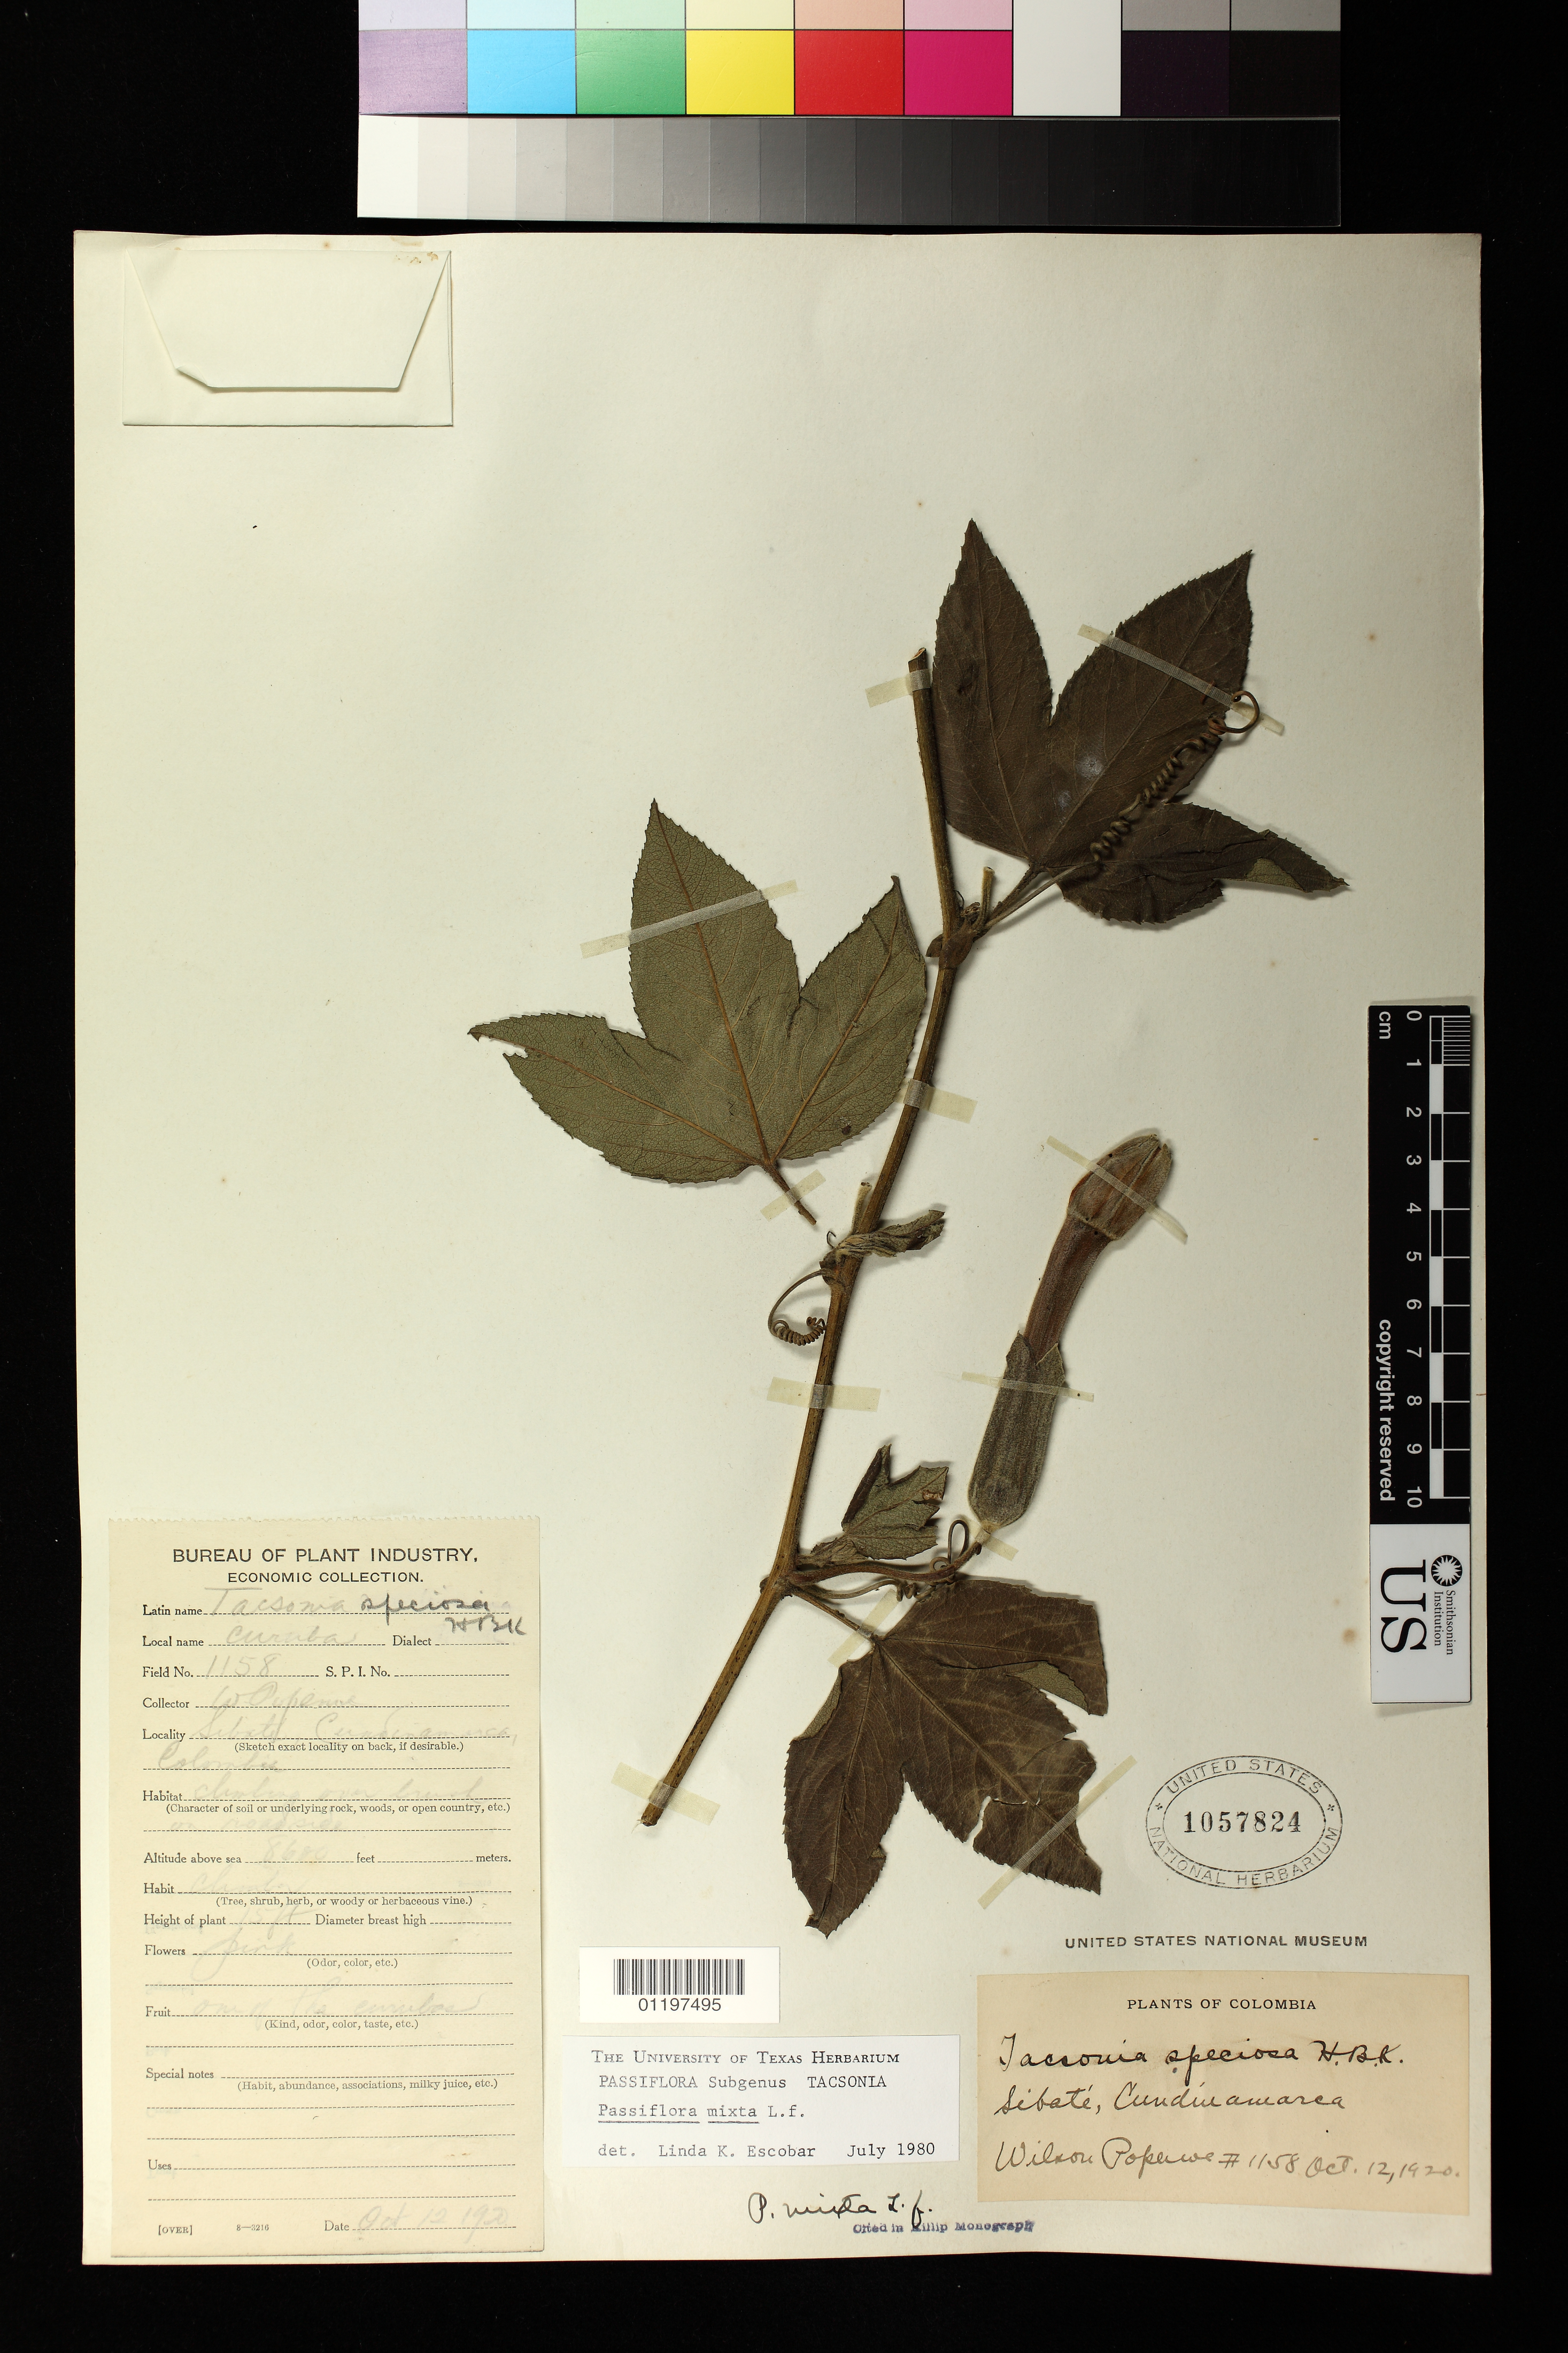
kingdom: Plantae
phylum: Tracheophyta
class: Magnoliopsida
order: Malpighiales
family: Passifloraceae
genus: Passiflora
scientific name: Passiflora mixta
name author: L. f.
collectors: W. Popenoe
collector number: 1158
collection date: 1920-10-12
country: Colombia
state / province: Cundinamarca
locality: Sibaté, Cundinamarca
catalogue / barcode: US 1057824